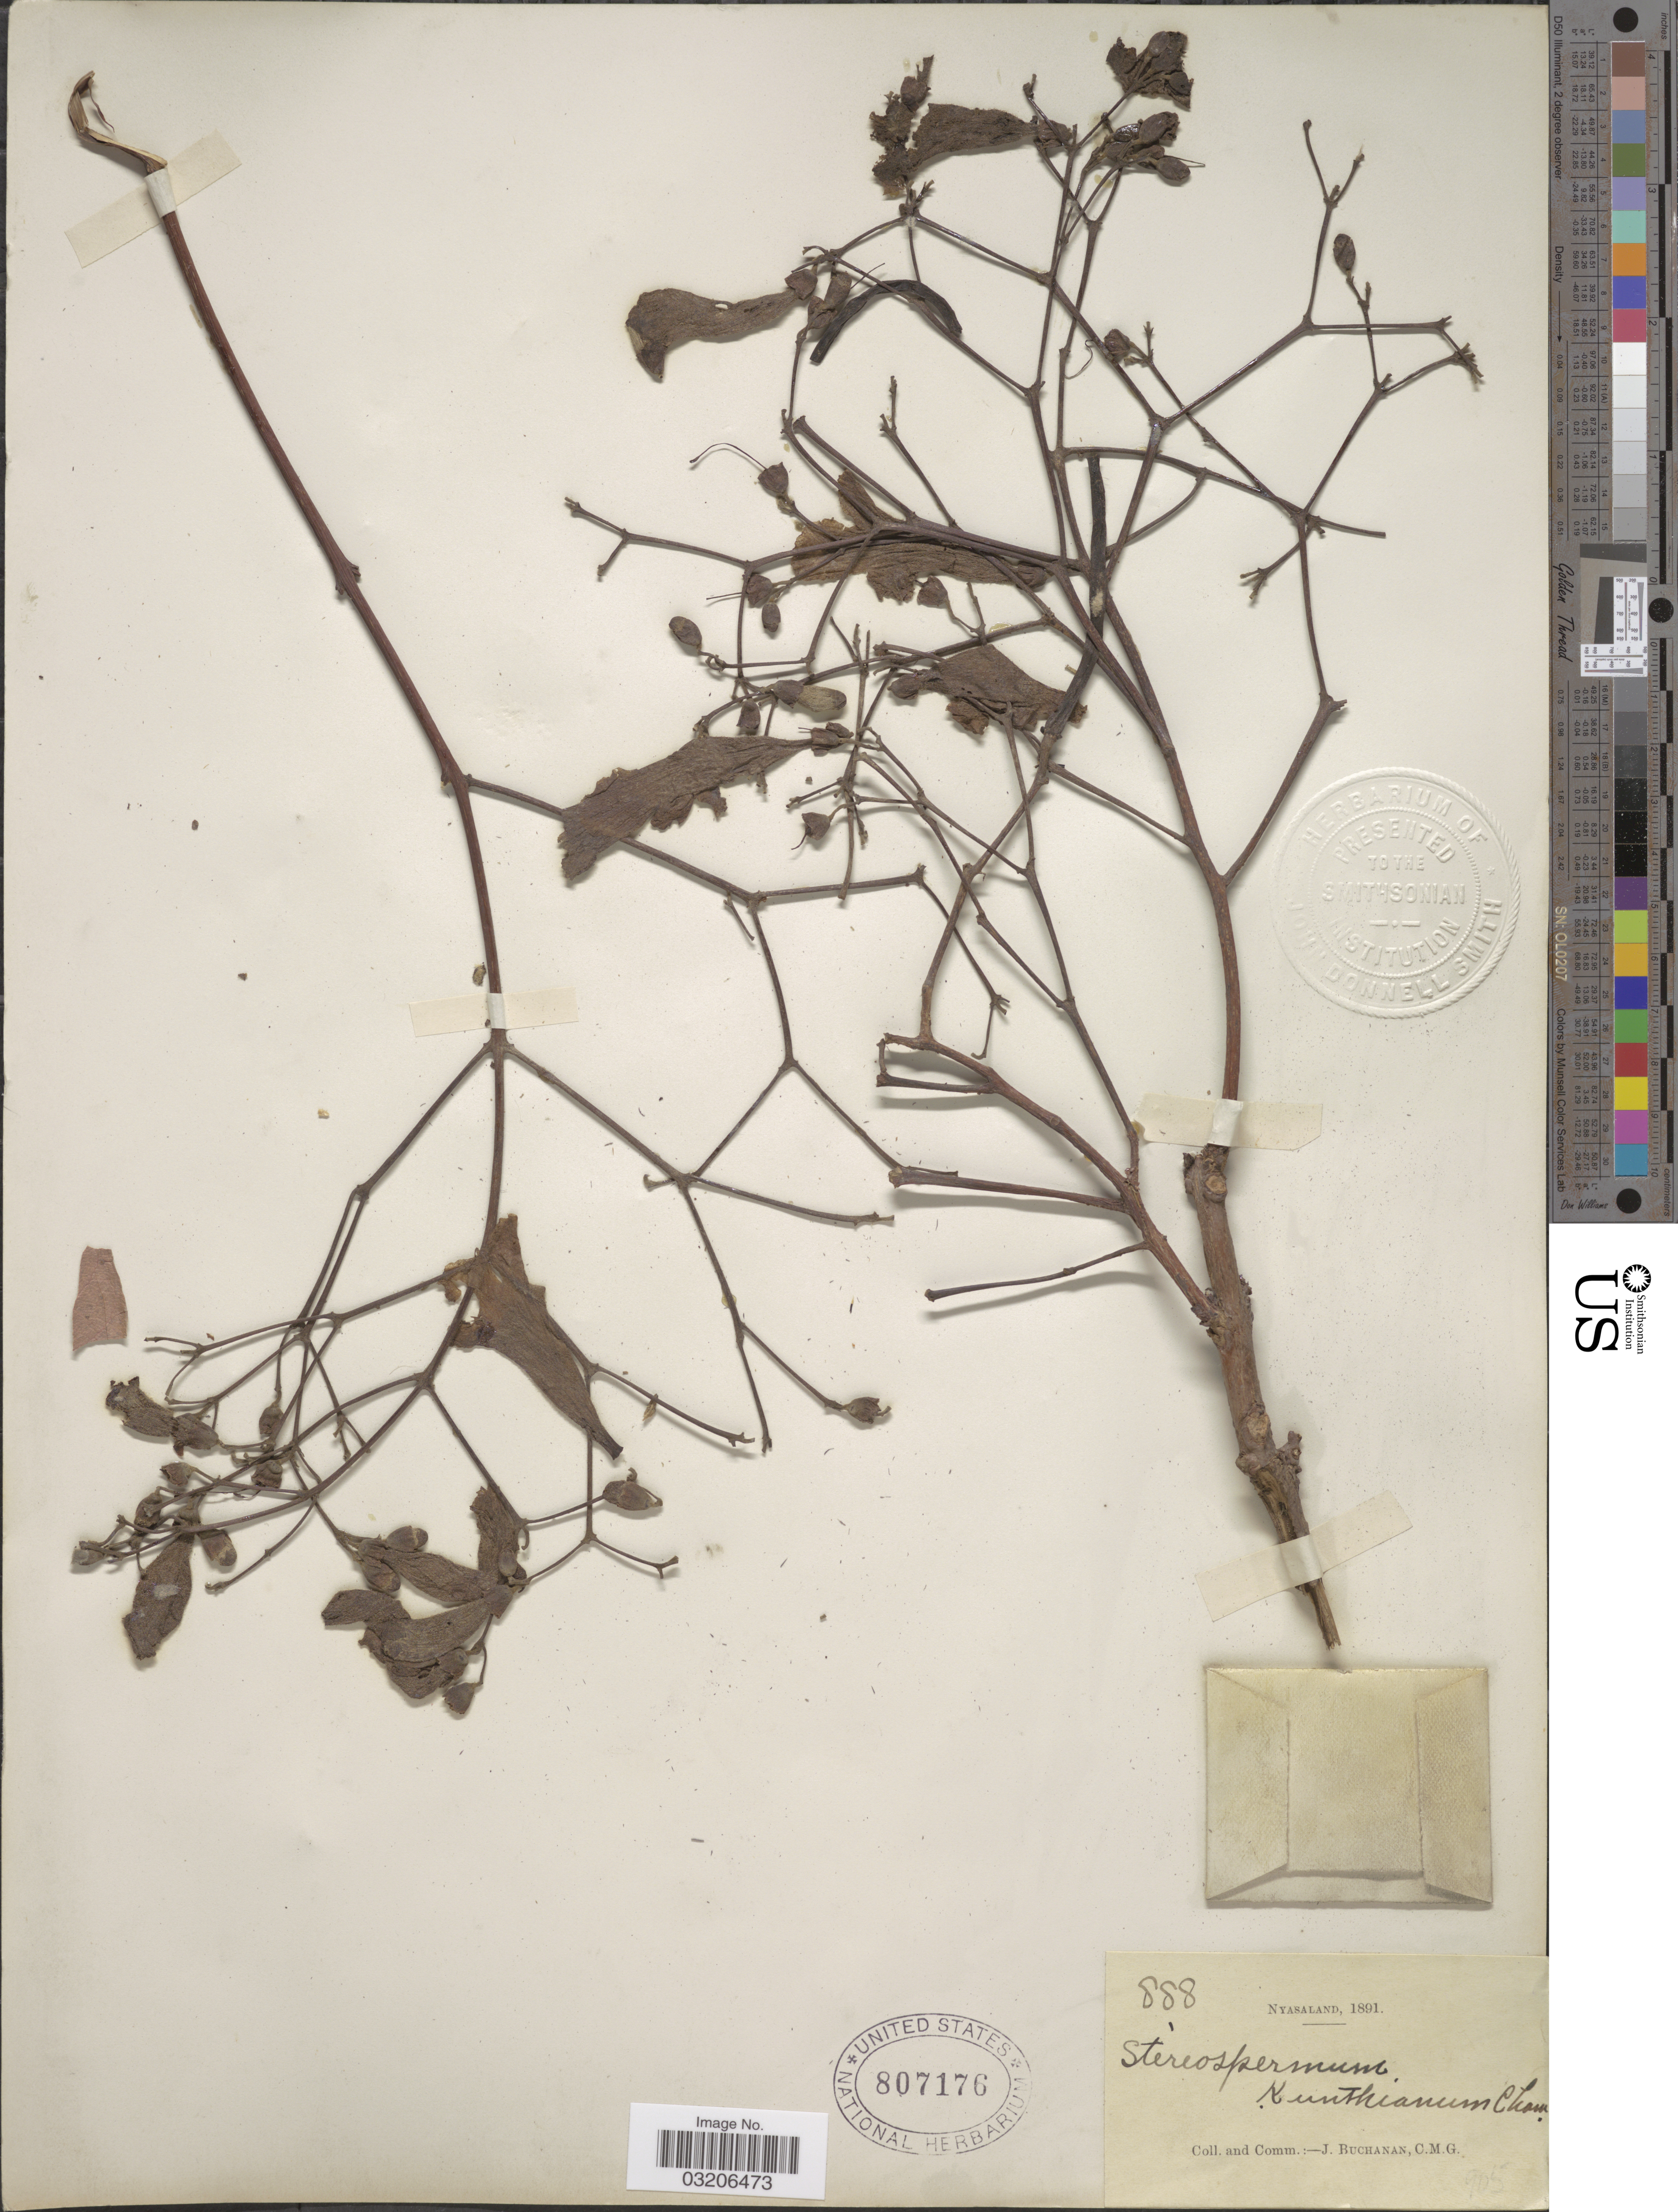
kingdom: Plantae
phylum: Tracheophyta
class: Magnoliopsida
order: Lamiales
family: Bignoniaceae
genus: Stereospermum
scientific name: Stereospermum kunthianum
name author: Cham.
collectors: J. Buchanan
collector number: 888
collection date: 1891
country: Malawi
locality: Nyasaland.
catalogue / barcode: US 807176